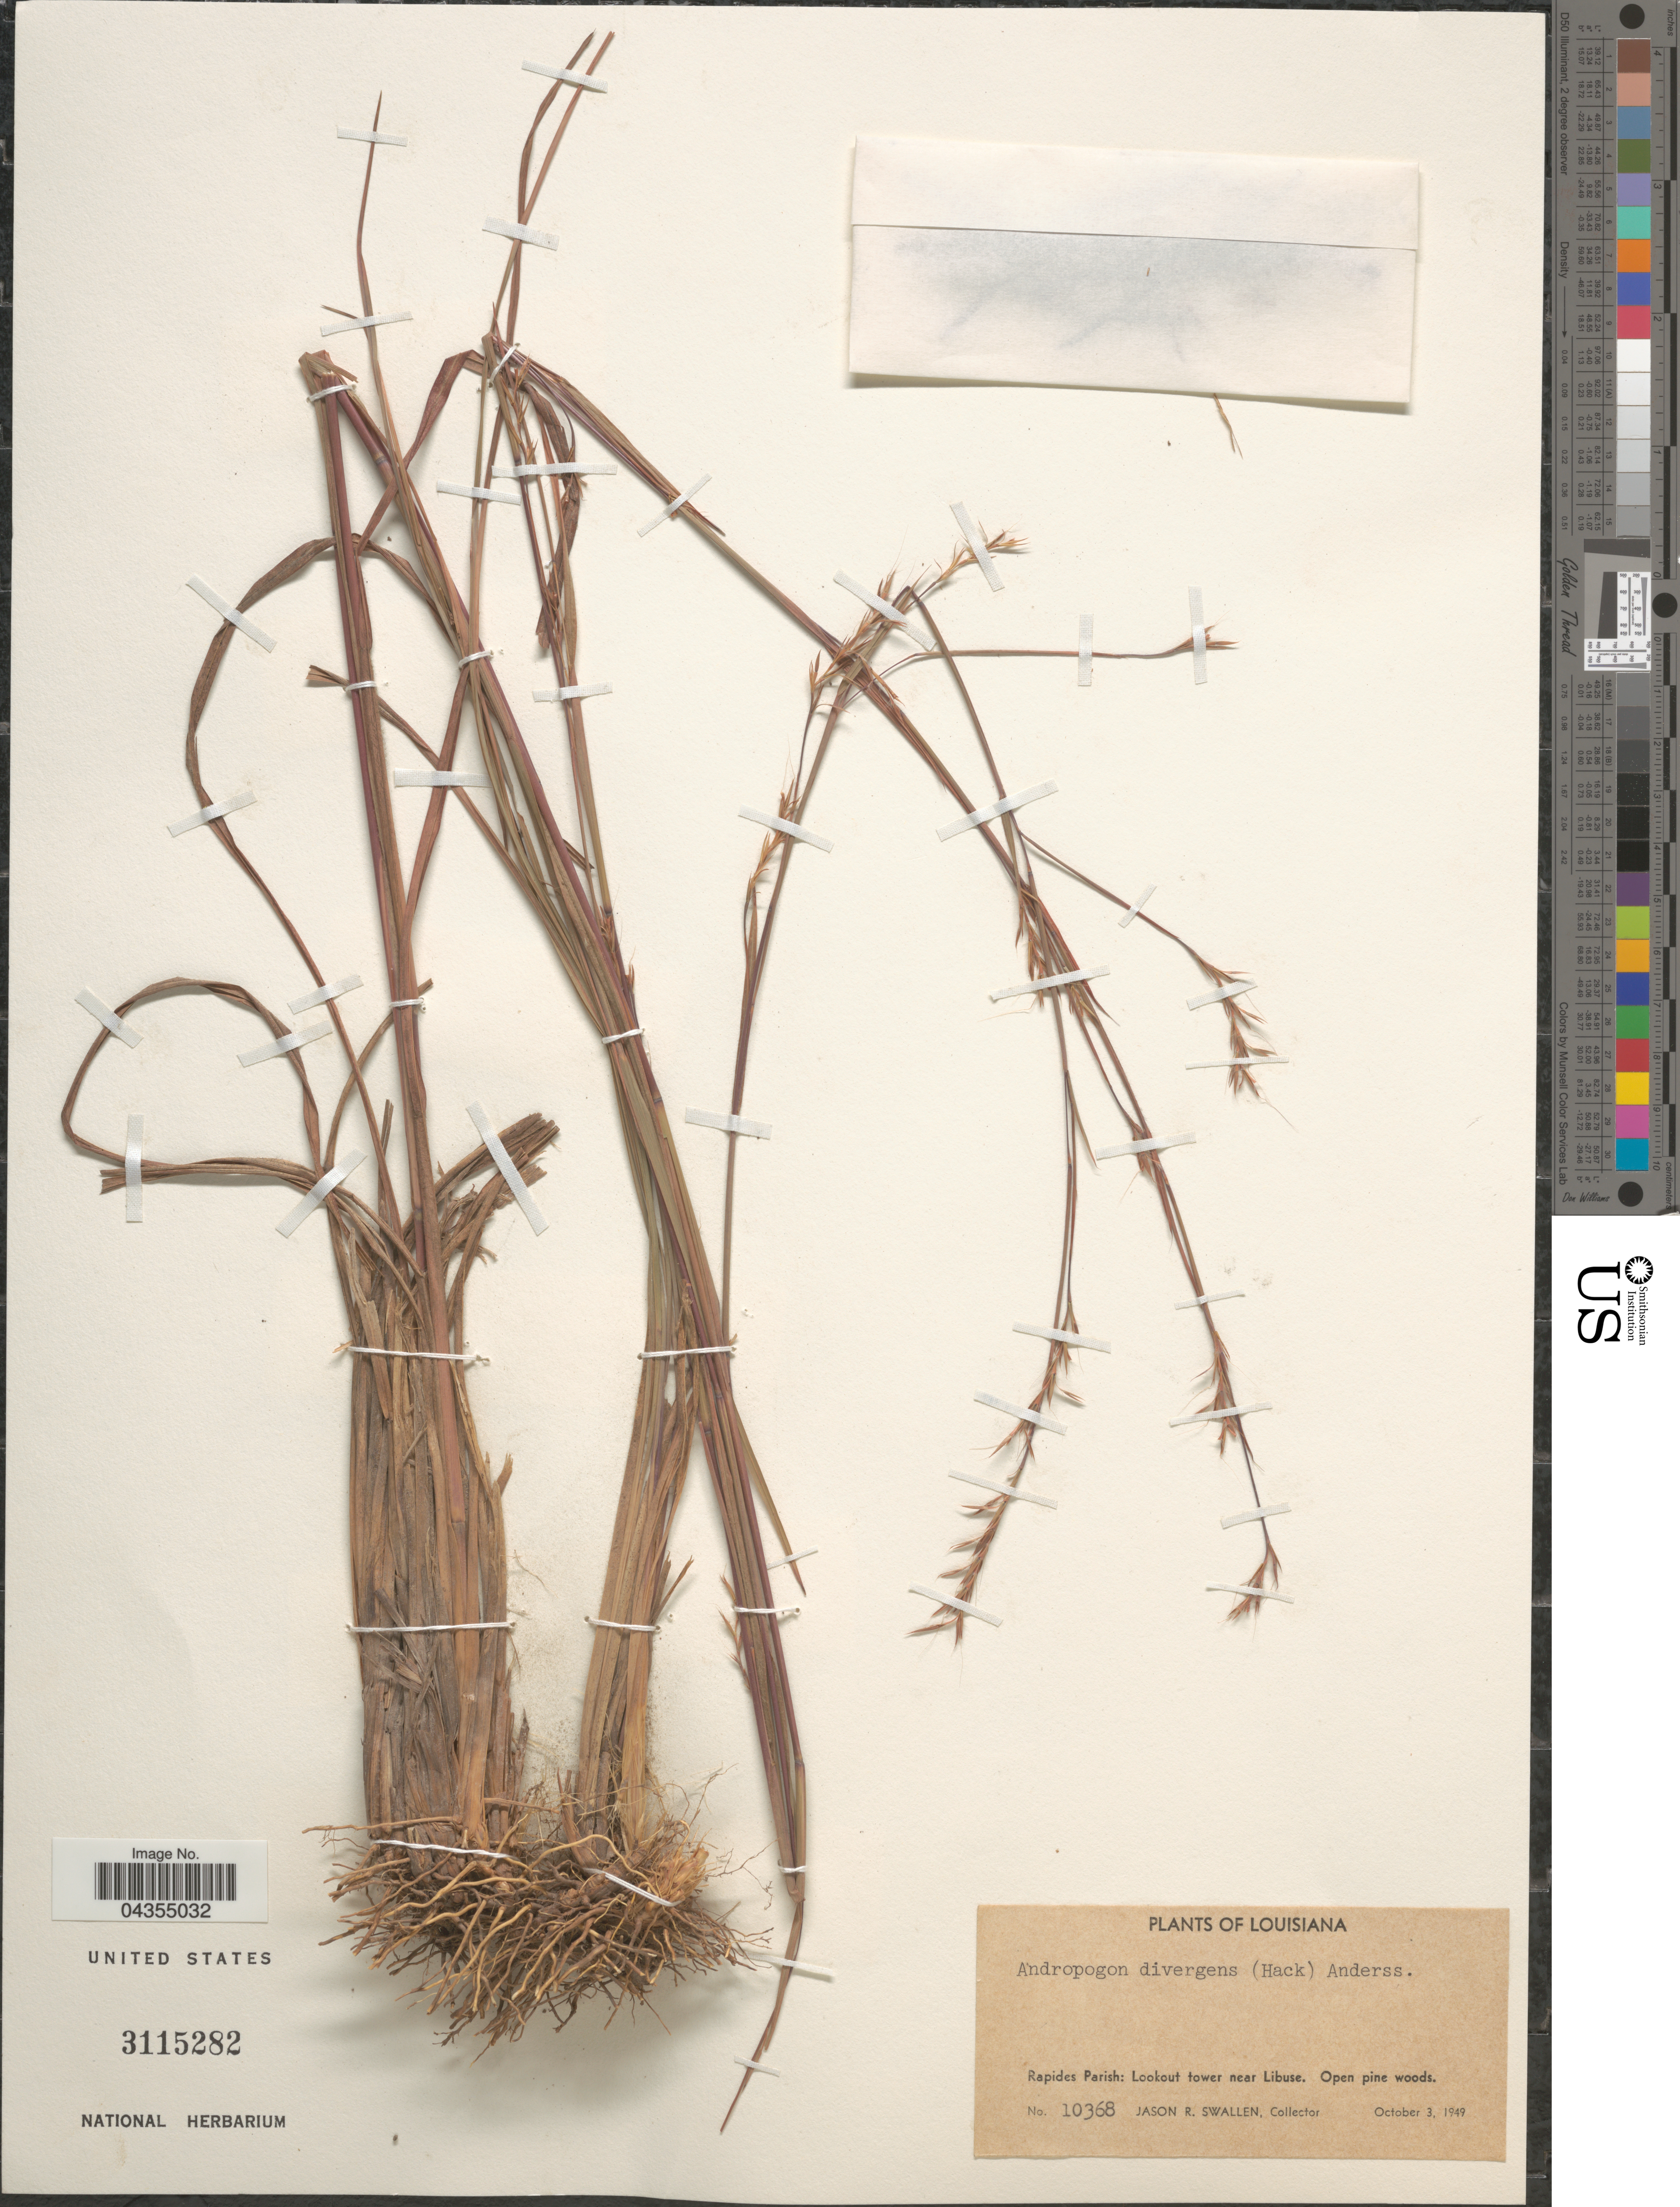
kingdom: Plantae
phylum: Tracheophyta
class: Liliopsida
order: Poales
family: Poaceae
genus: Schizachyrium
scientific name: Schizachyrium scoparium var. divergens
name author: (Hack.) Gould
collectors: J. R. Swallen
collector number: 10368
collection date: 1949-10-03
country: United States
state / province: Louisiana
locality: Rapides Parish: Lookout tower near Libuse.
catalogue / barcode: US 3115282